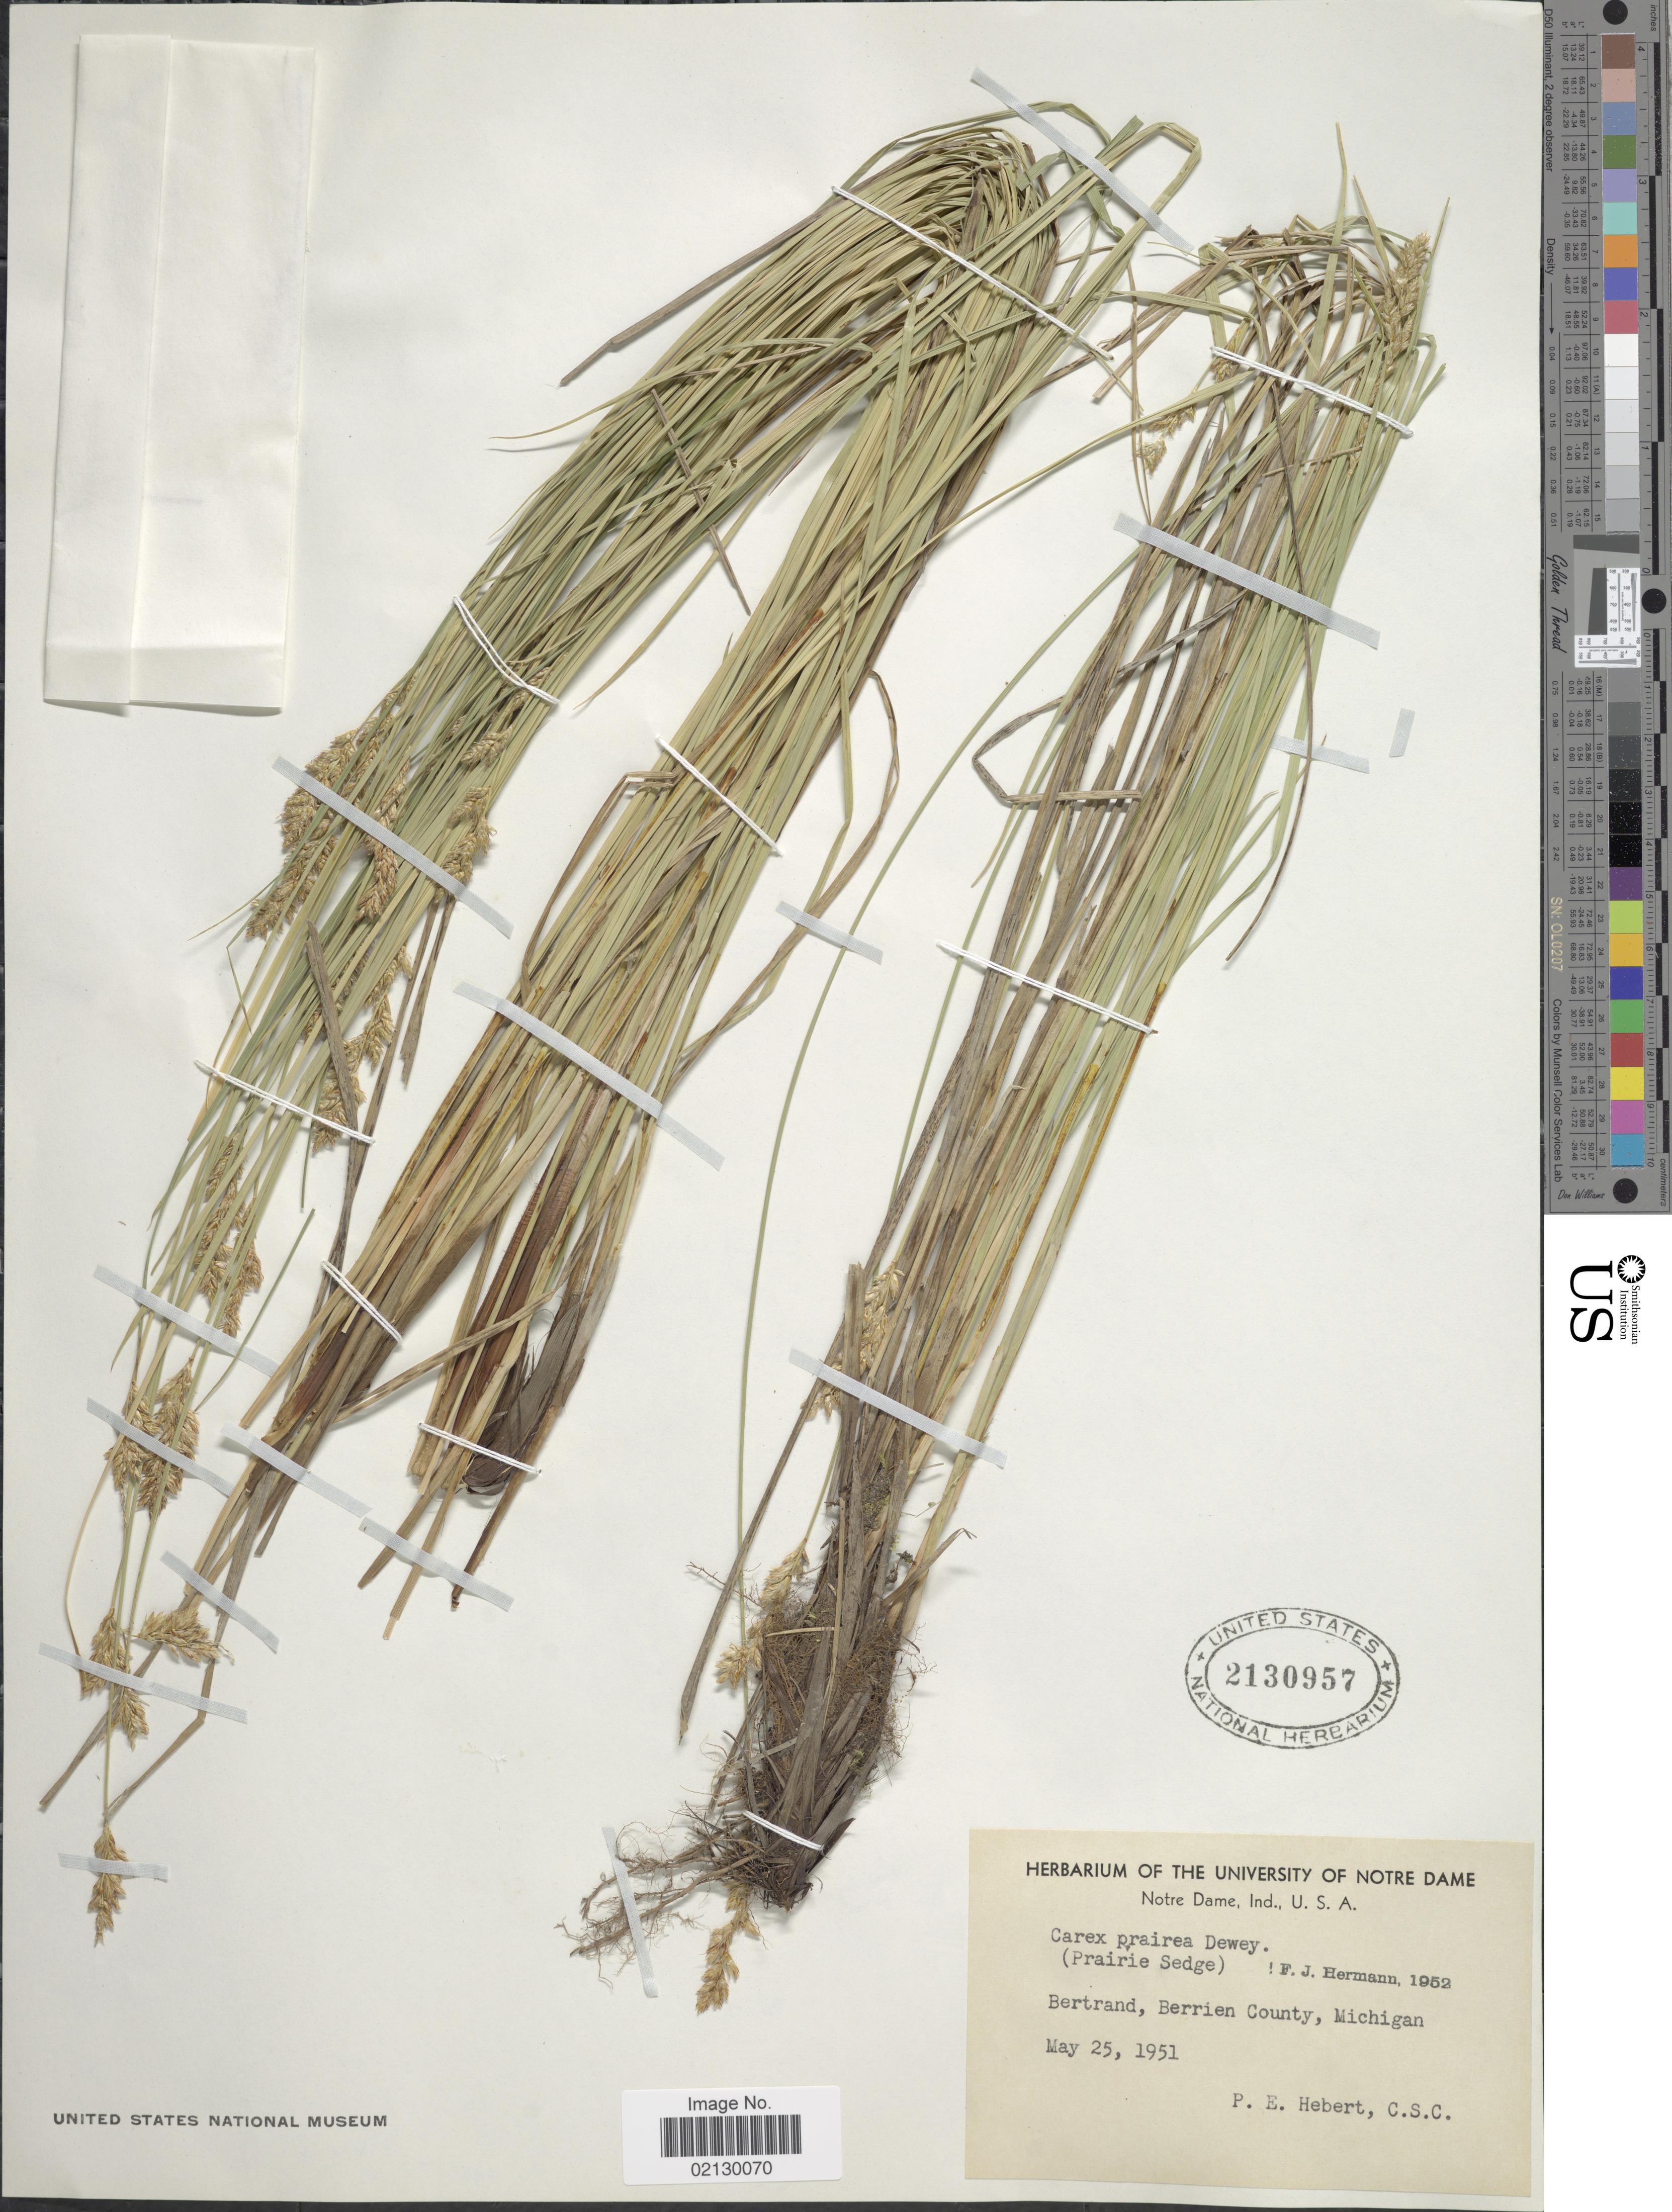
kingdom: Plantae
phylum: Tracheophyta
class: Liliopsida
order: Poales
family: Cyperaceae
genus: Carex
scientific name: Carex prairea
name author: Dewey ex Alph. Wood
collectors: P. Hebert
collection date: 1951-05-25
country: United States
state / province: Michigan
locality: Bertrand, Berrien County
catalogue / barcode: US 2130957